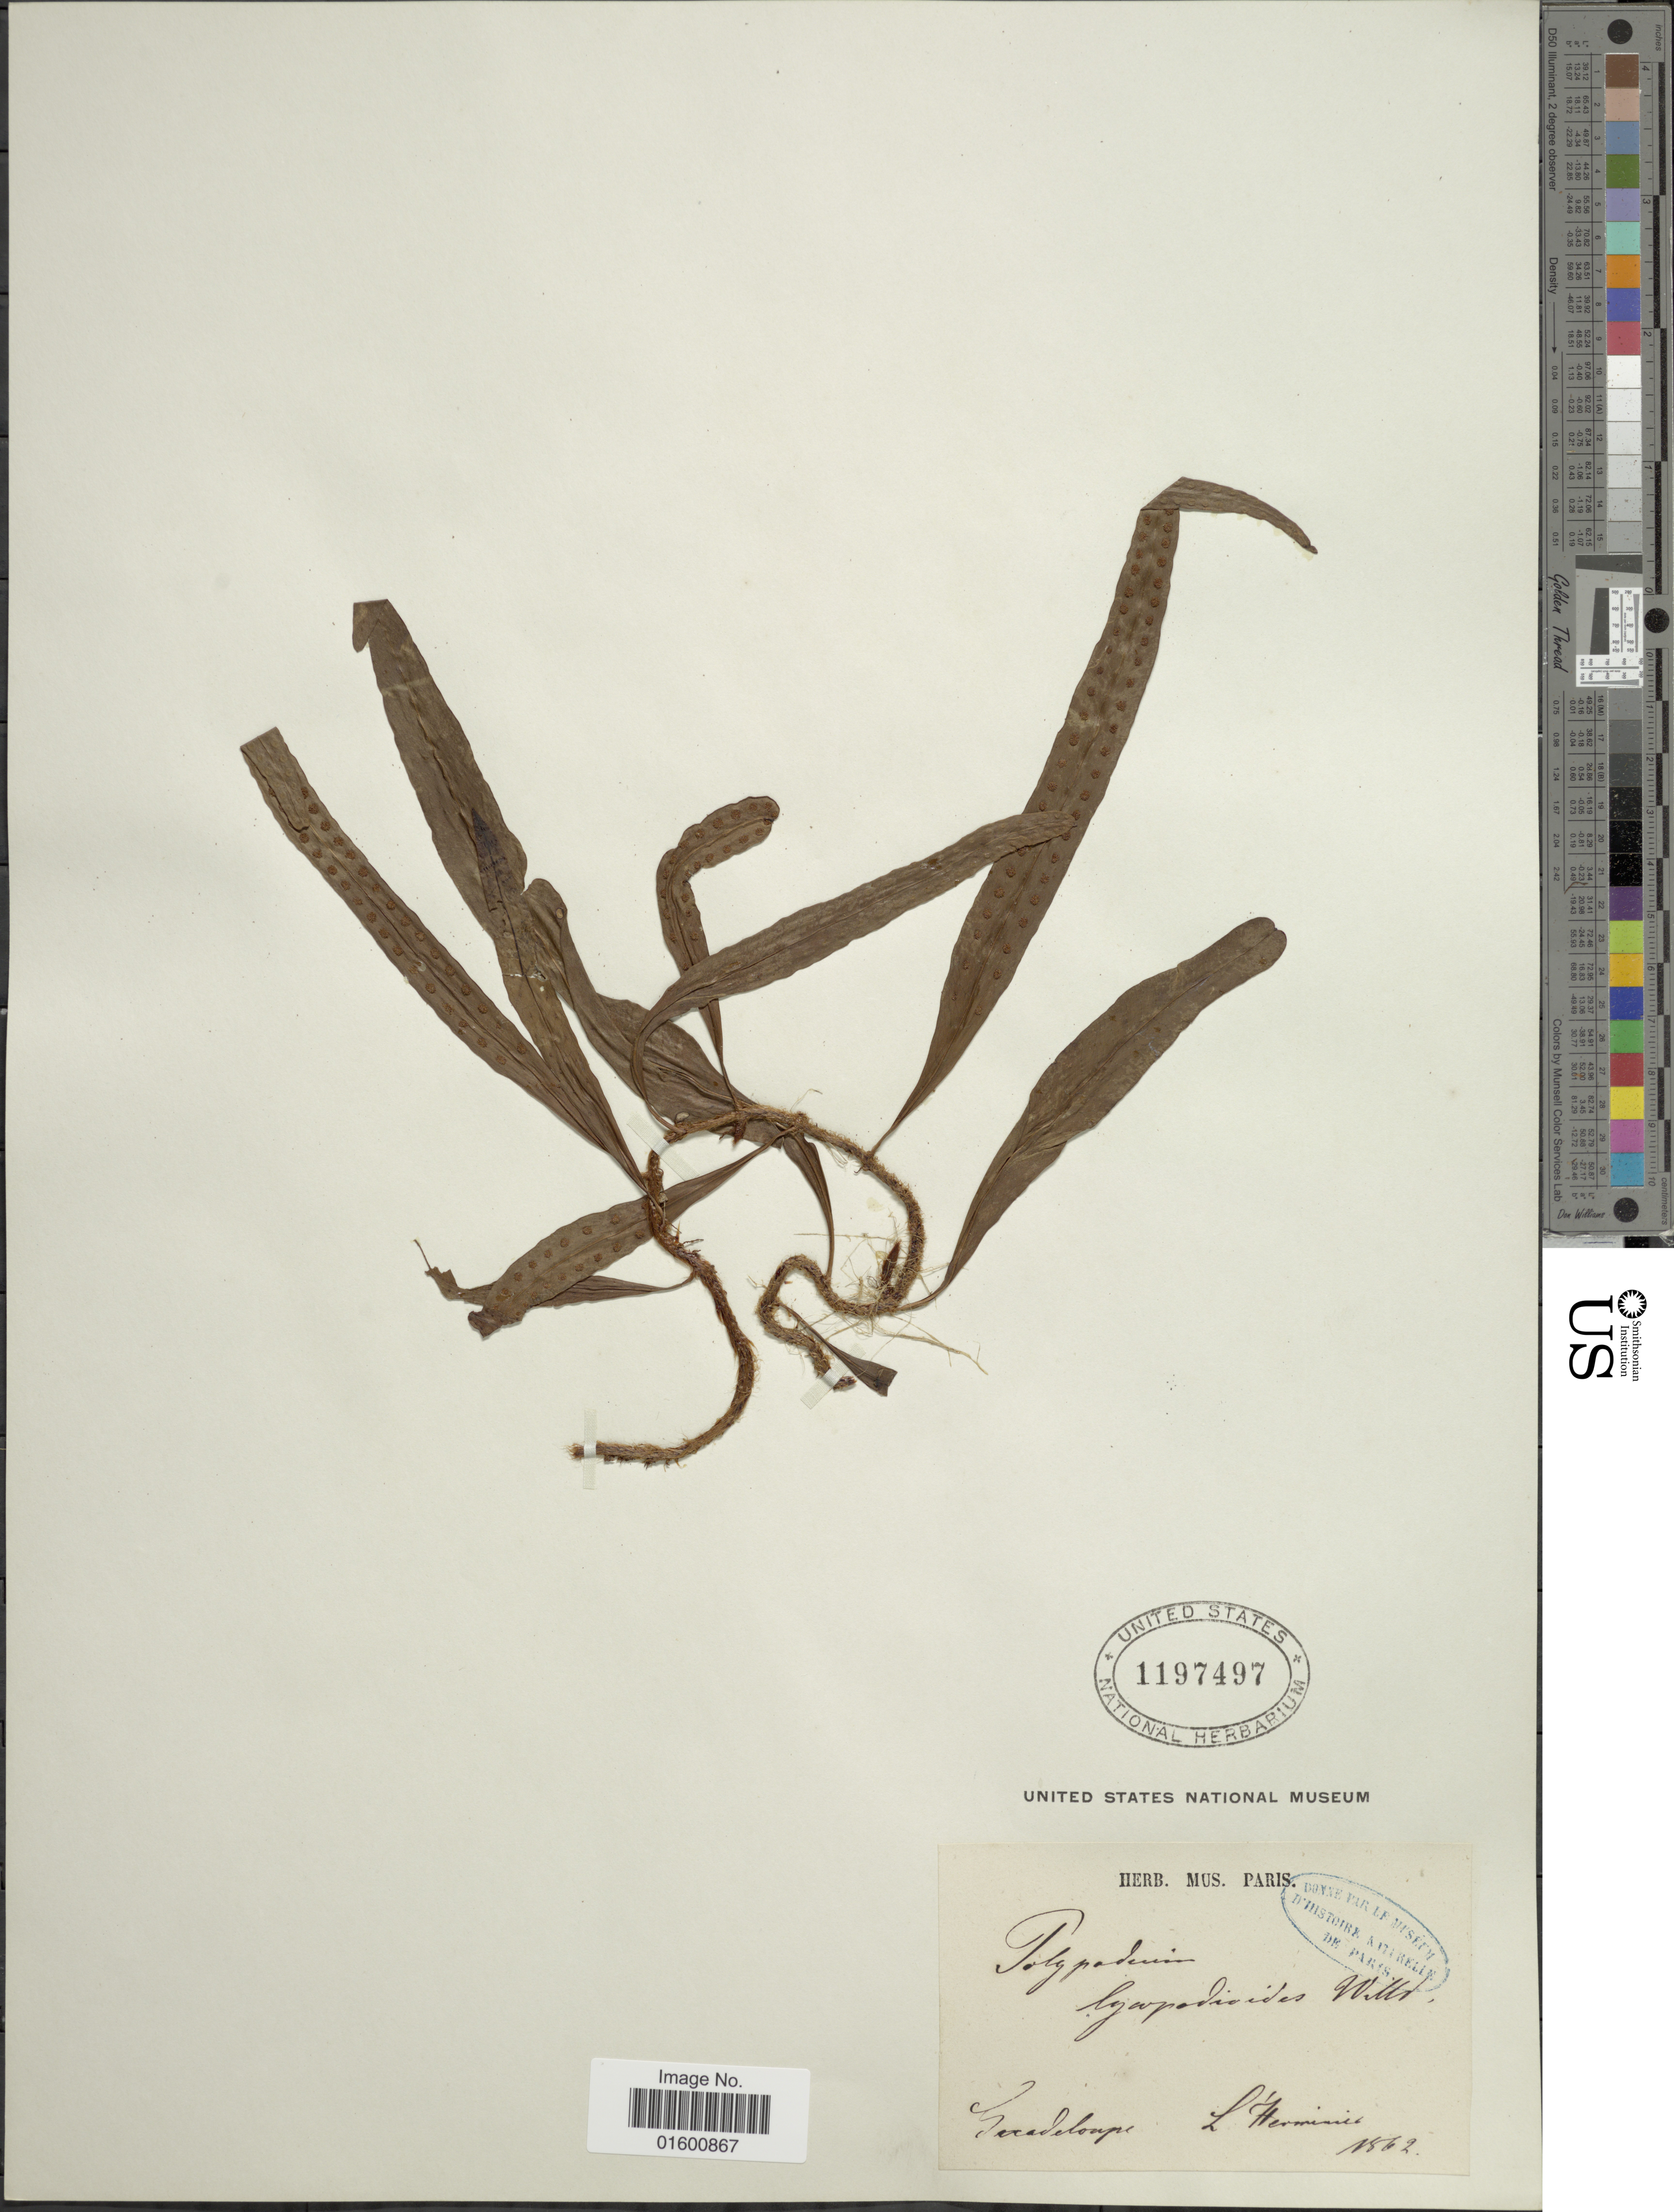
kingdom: Plantae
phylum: Tracheophyta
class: Polypodiopsida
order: Polypodiales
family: Polypodiaceae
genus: Microgramma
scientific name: Microgramma lycopodioides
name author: (L.) Copel.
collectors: -. L'Herminier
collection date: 1862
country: Guadeloupe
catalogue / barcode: US 1197497